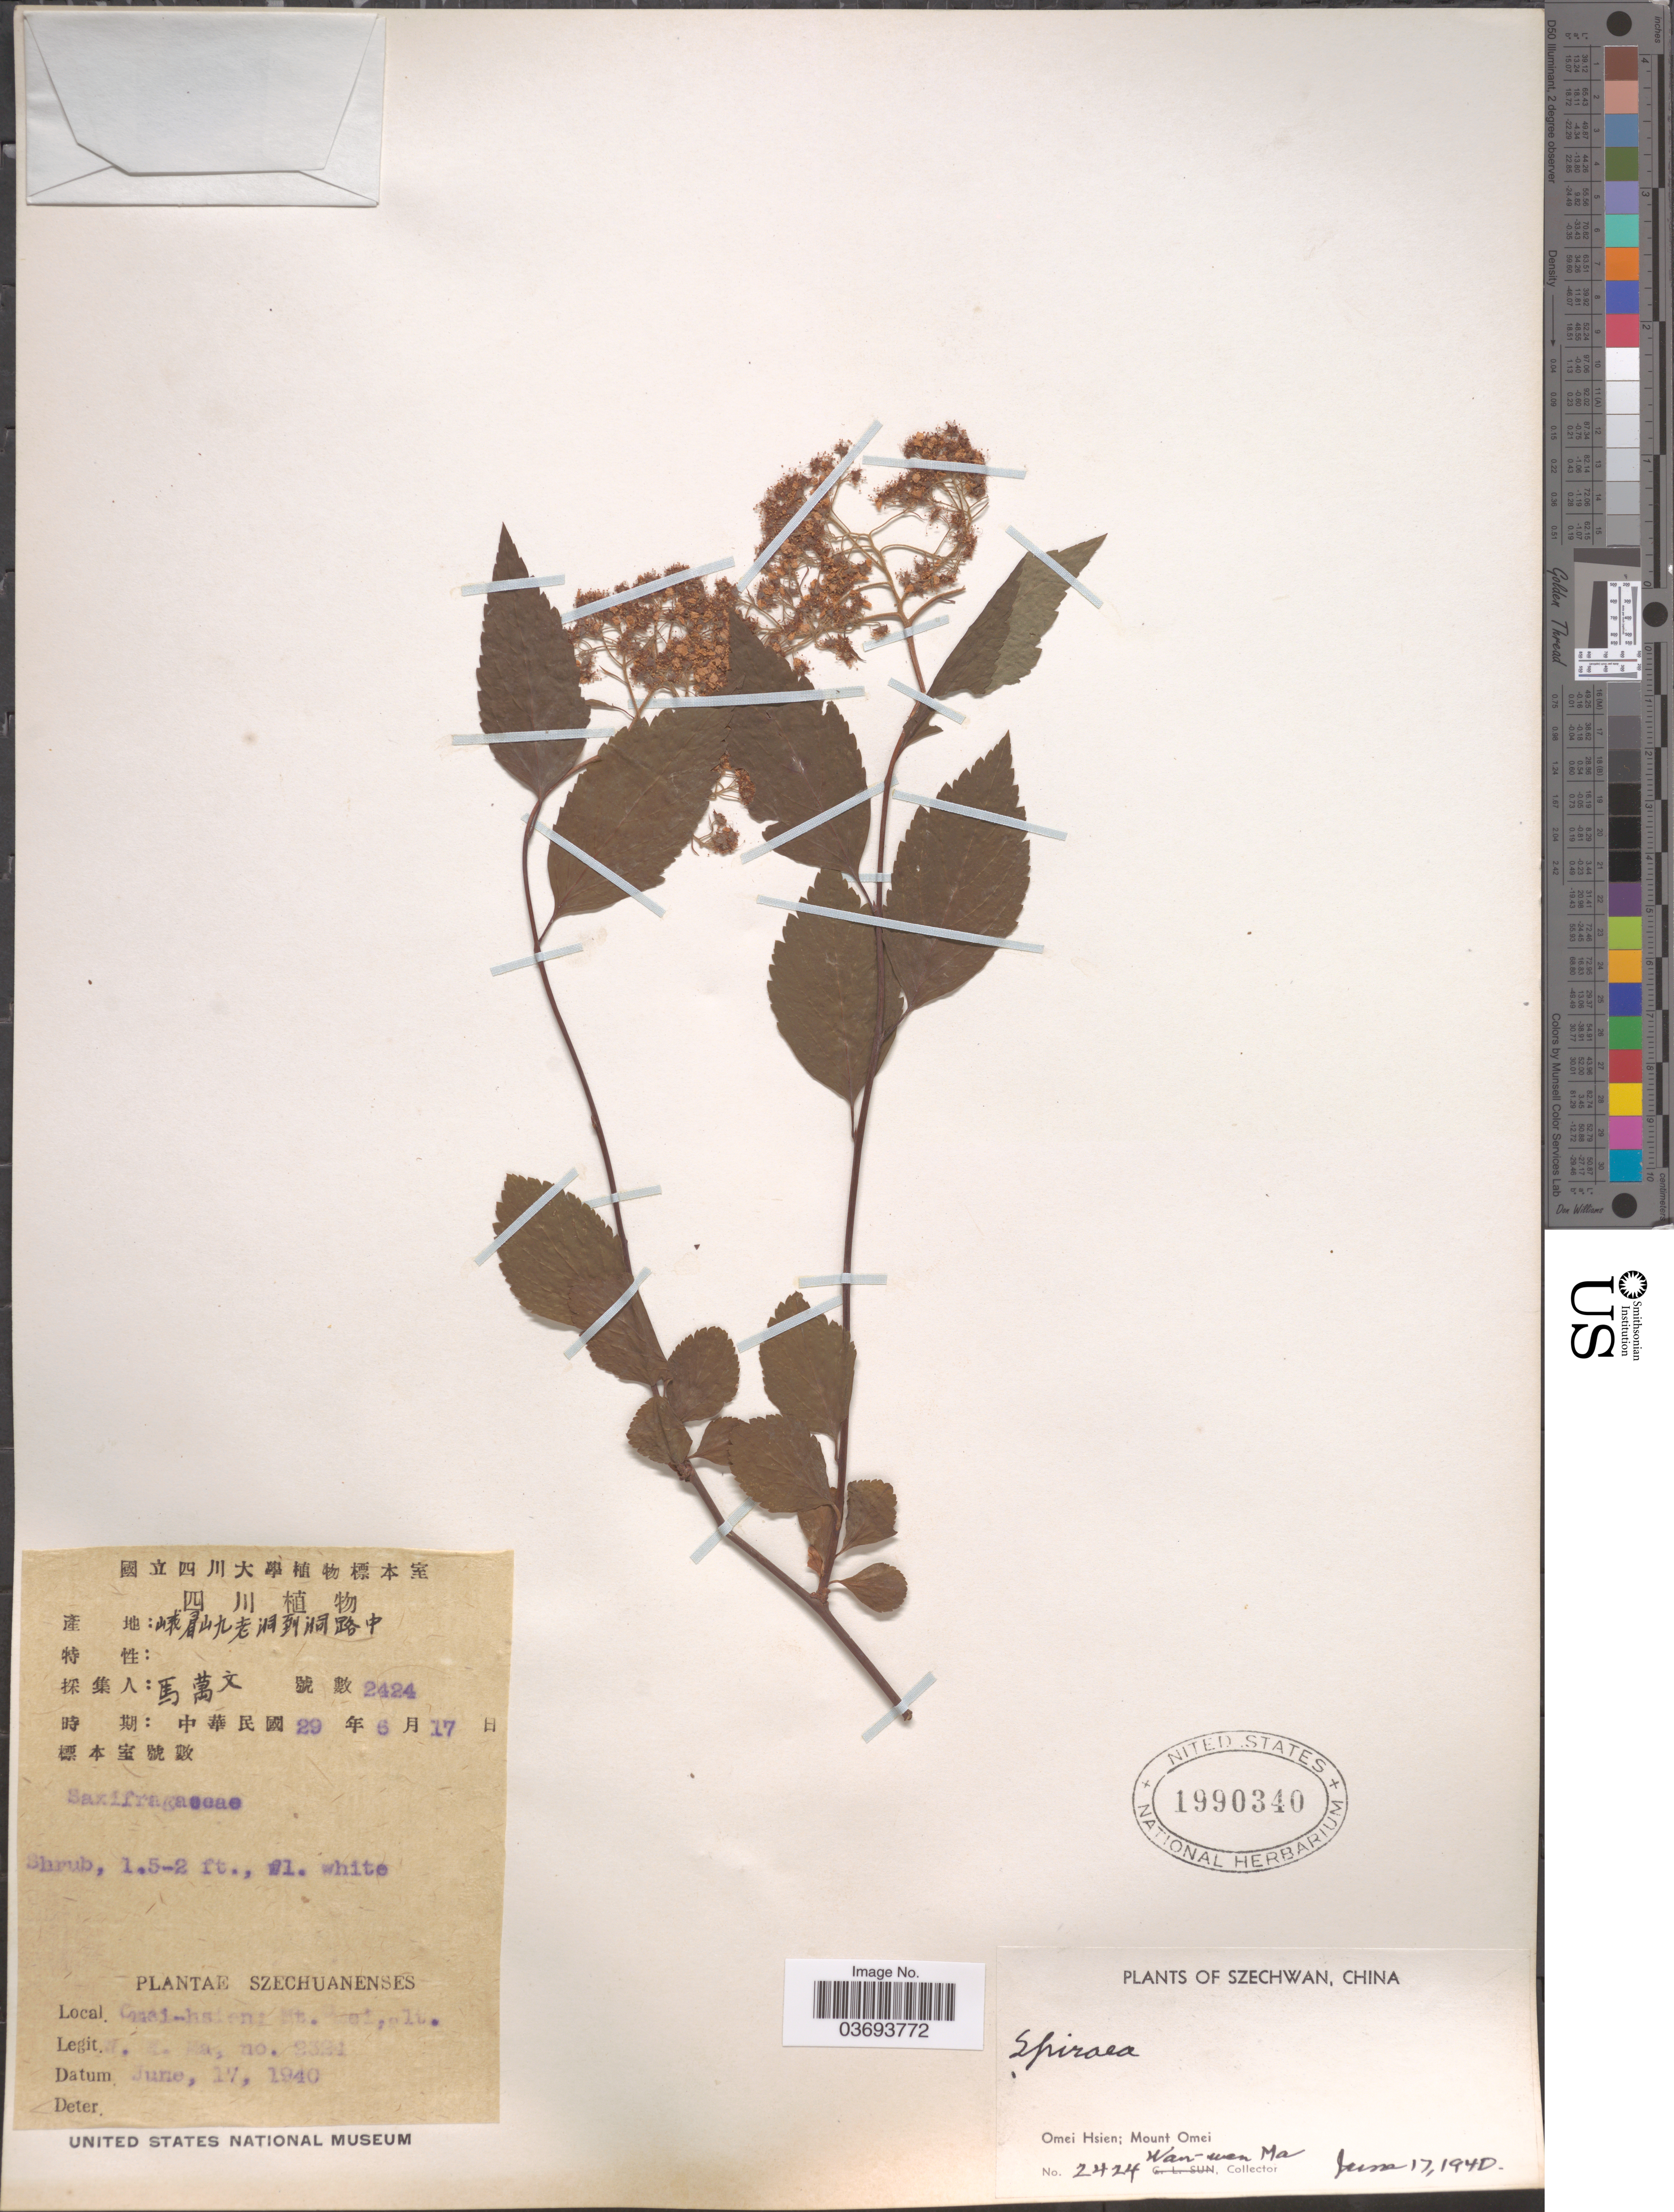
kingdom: Plantae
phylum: Tracheophyta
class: Magnoliopsida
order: Rosales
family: Rosaceae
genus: Spiraea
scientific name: Spiraea sp.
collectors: W. Ma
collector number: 2424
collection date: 1940-06-17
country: China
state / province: Sichuan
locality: Szechuanenses. Omei-hsien: Mt. Omei.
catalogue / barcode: US 1990340